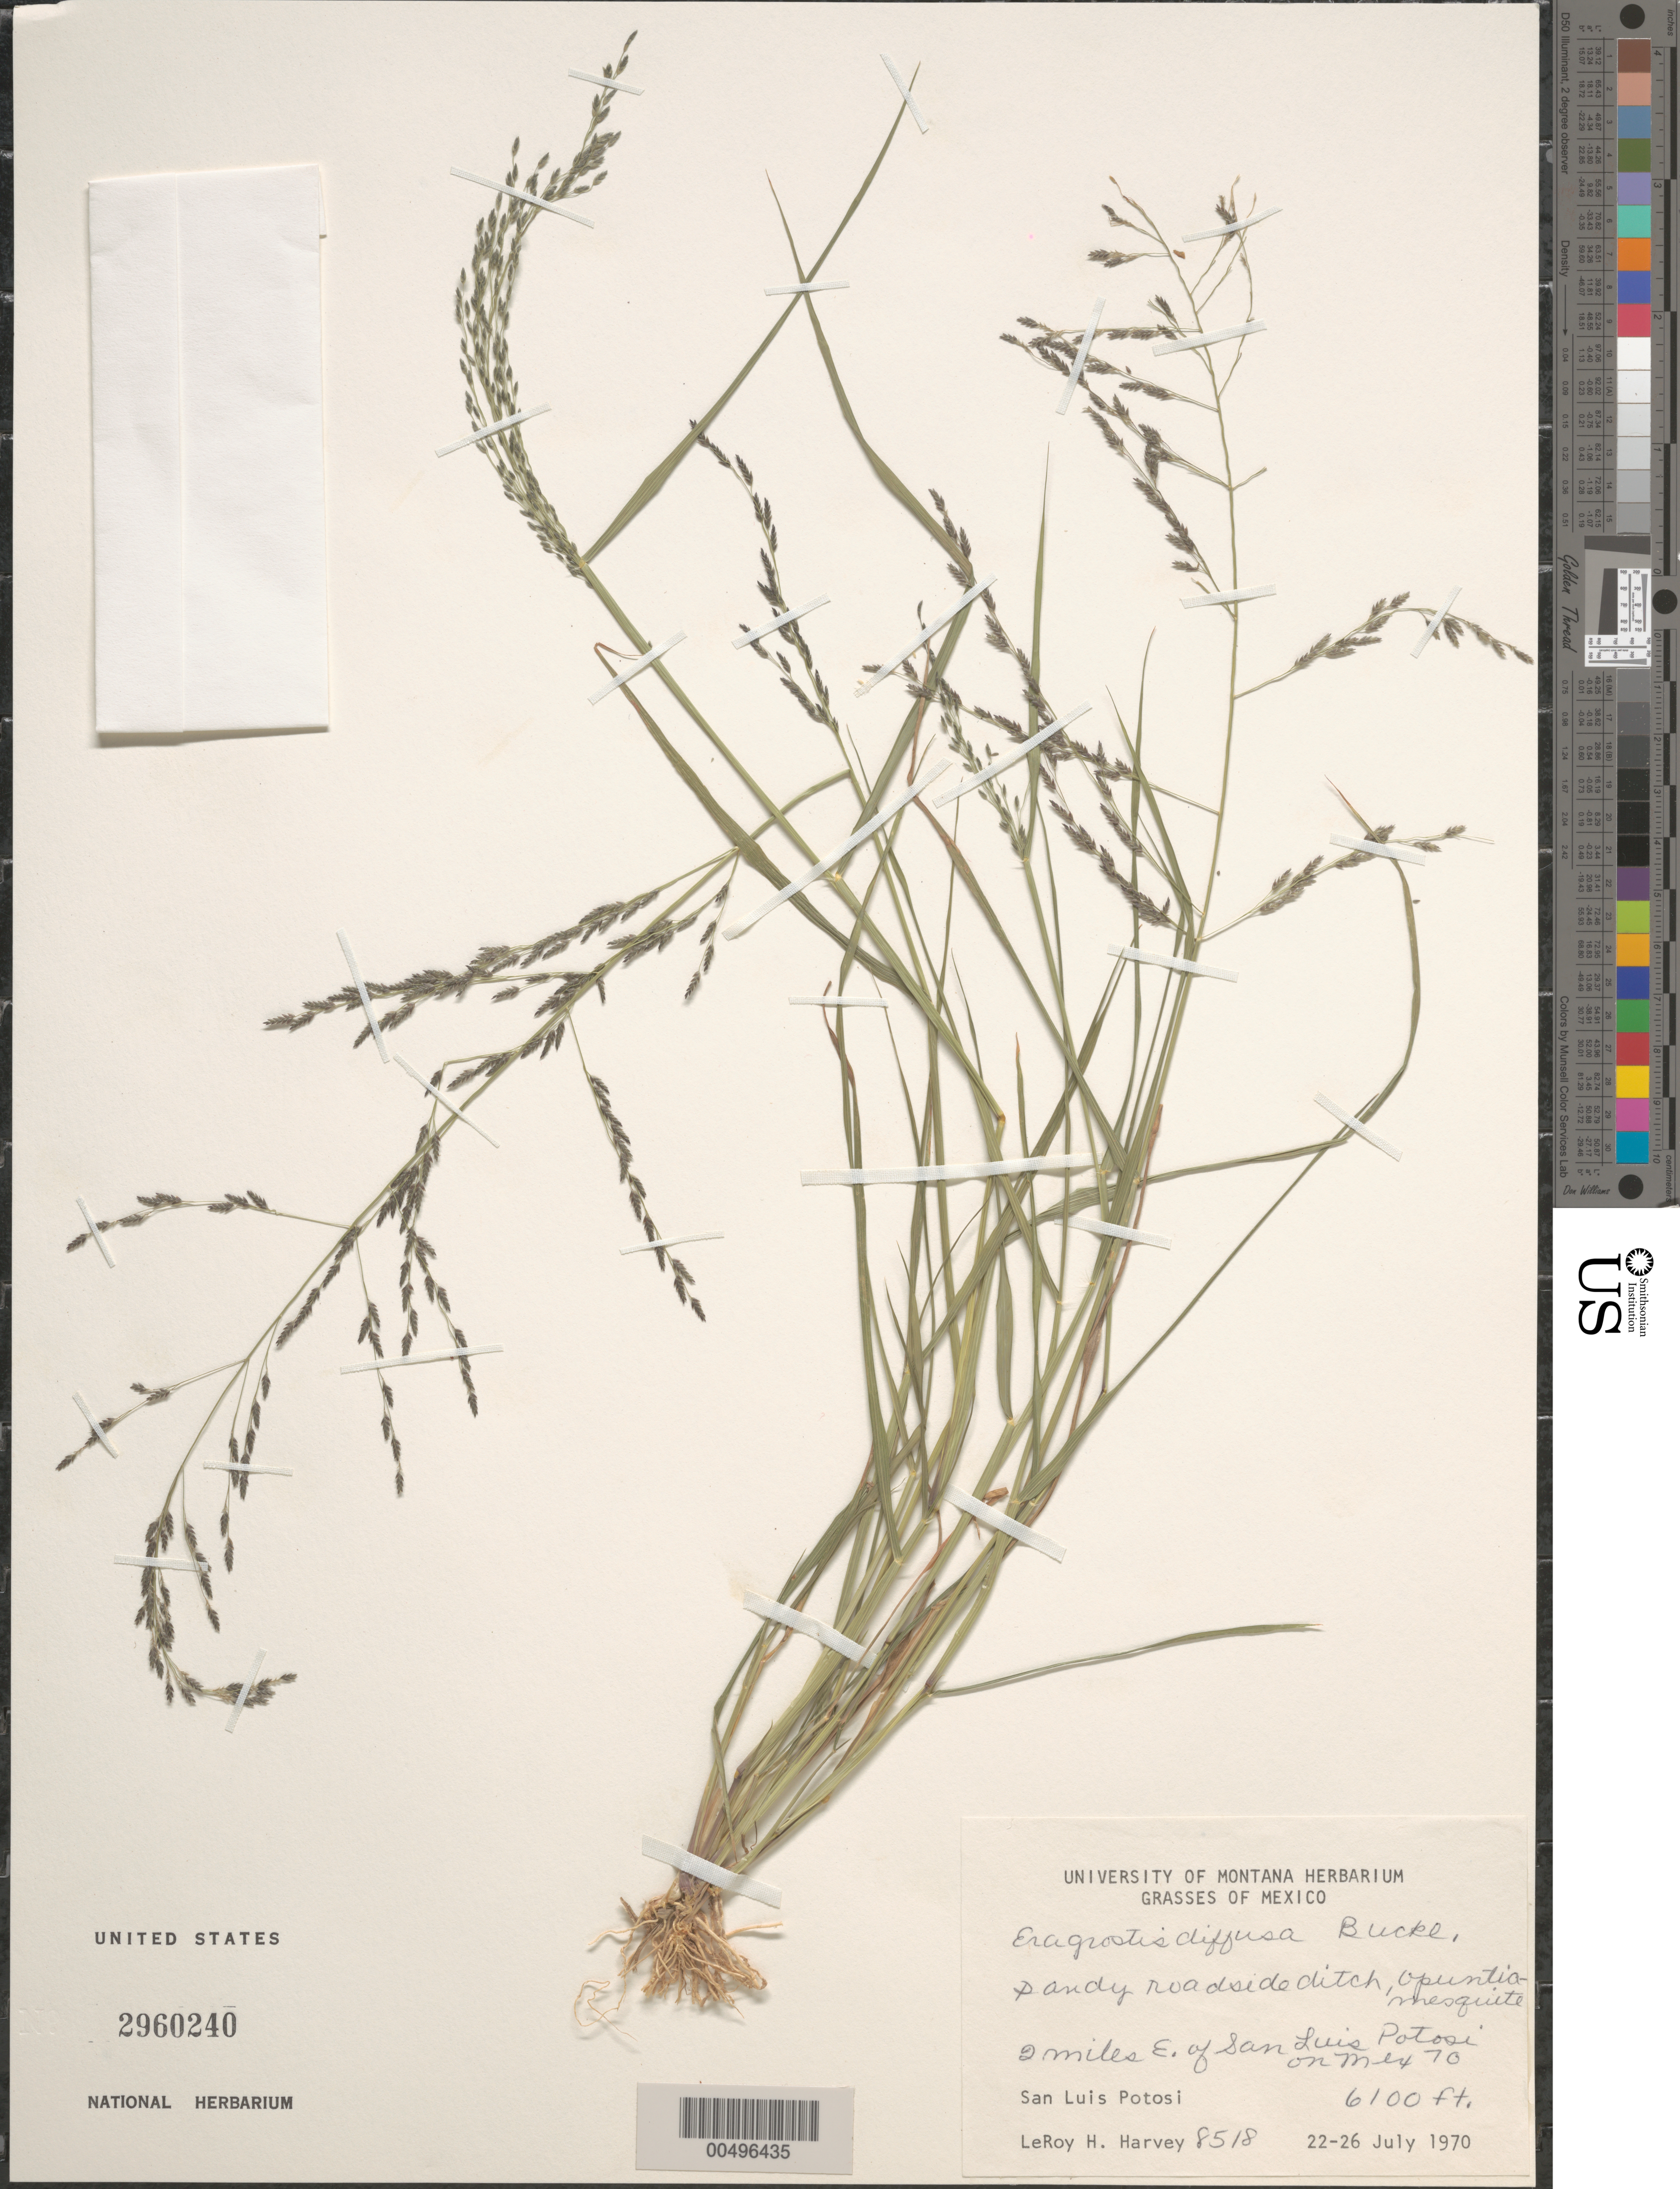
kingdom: Plantae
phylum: Tracheophyta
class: Liliopsida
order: Poales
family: Poaceae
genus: Eragrostis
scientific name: Eragrostis pectinacea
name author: (Michx.) Nees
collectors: L. H. Harvey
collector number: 8518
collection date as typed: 22 Jul 1970 to 26 Jul 1970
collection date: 1970-07-22/1970-07-26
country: Mexico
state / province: San Luis Potosi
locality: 2 mi E of San Luis Potosi on Mex 70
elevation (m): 1859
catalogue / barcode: US 2960240